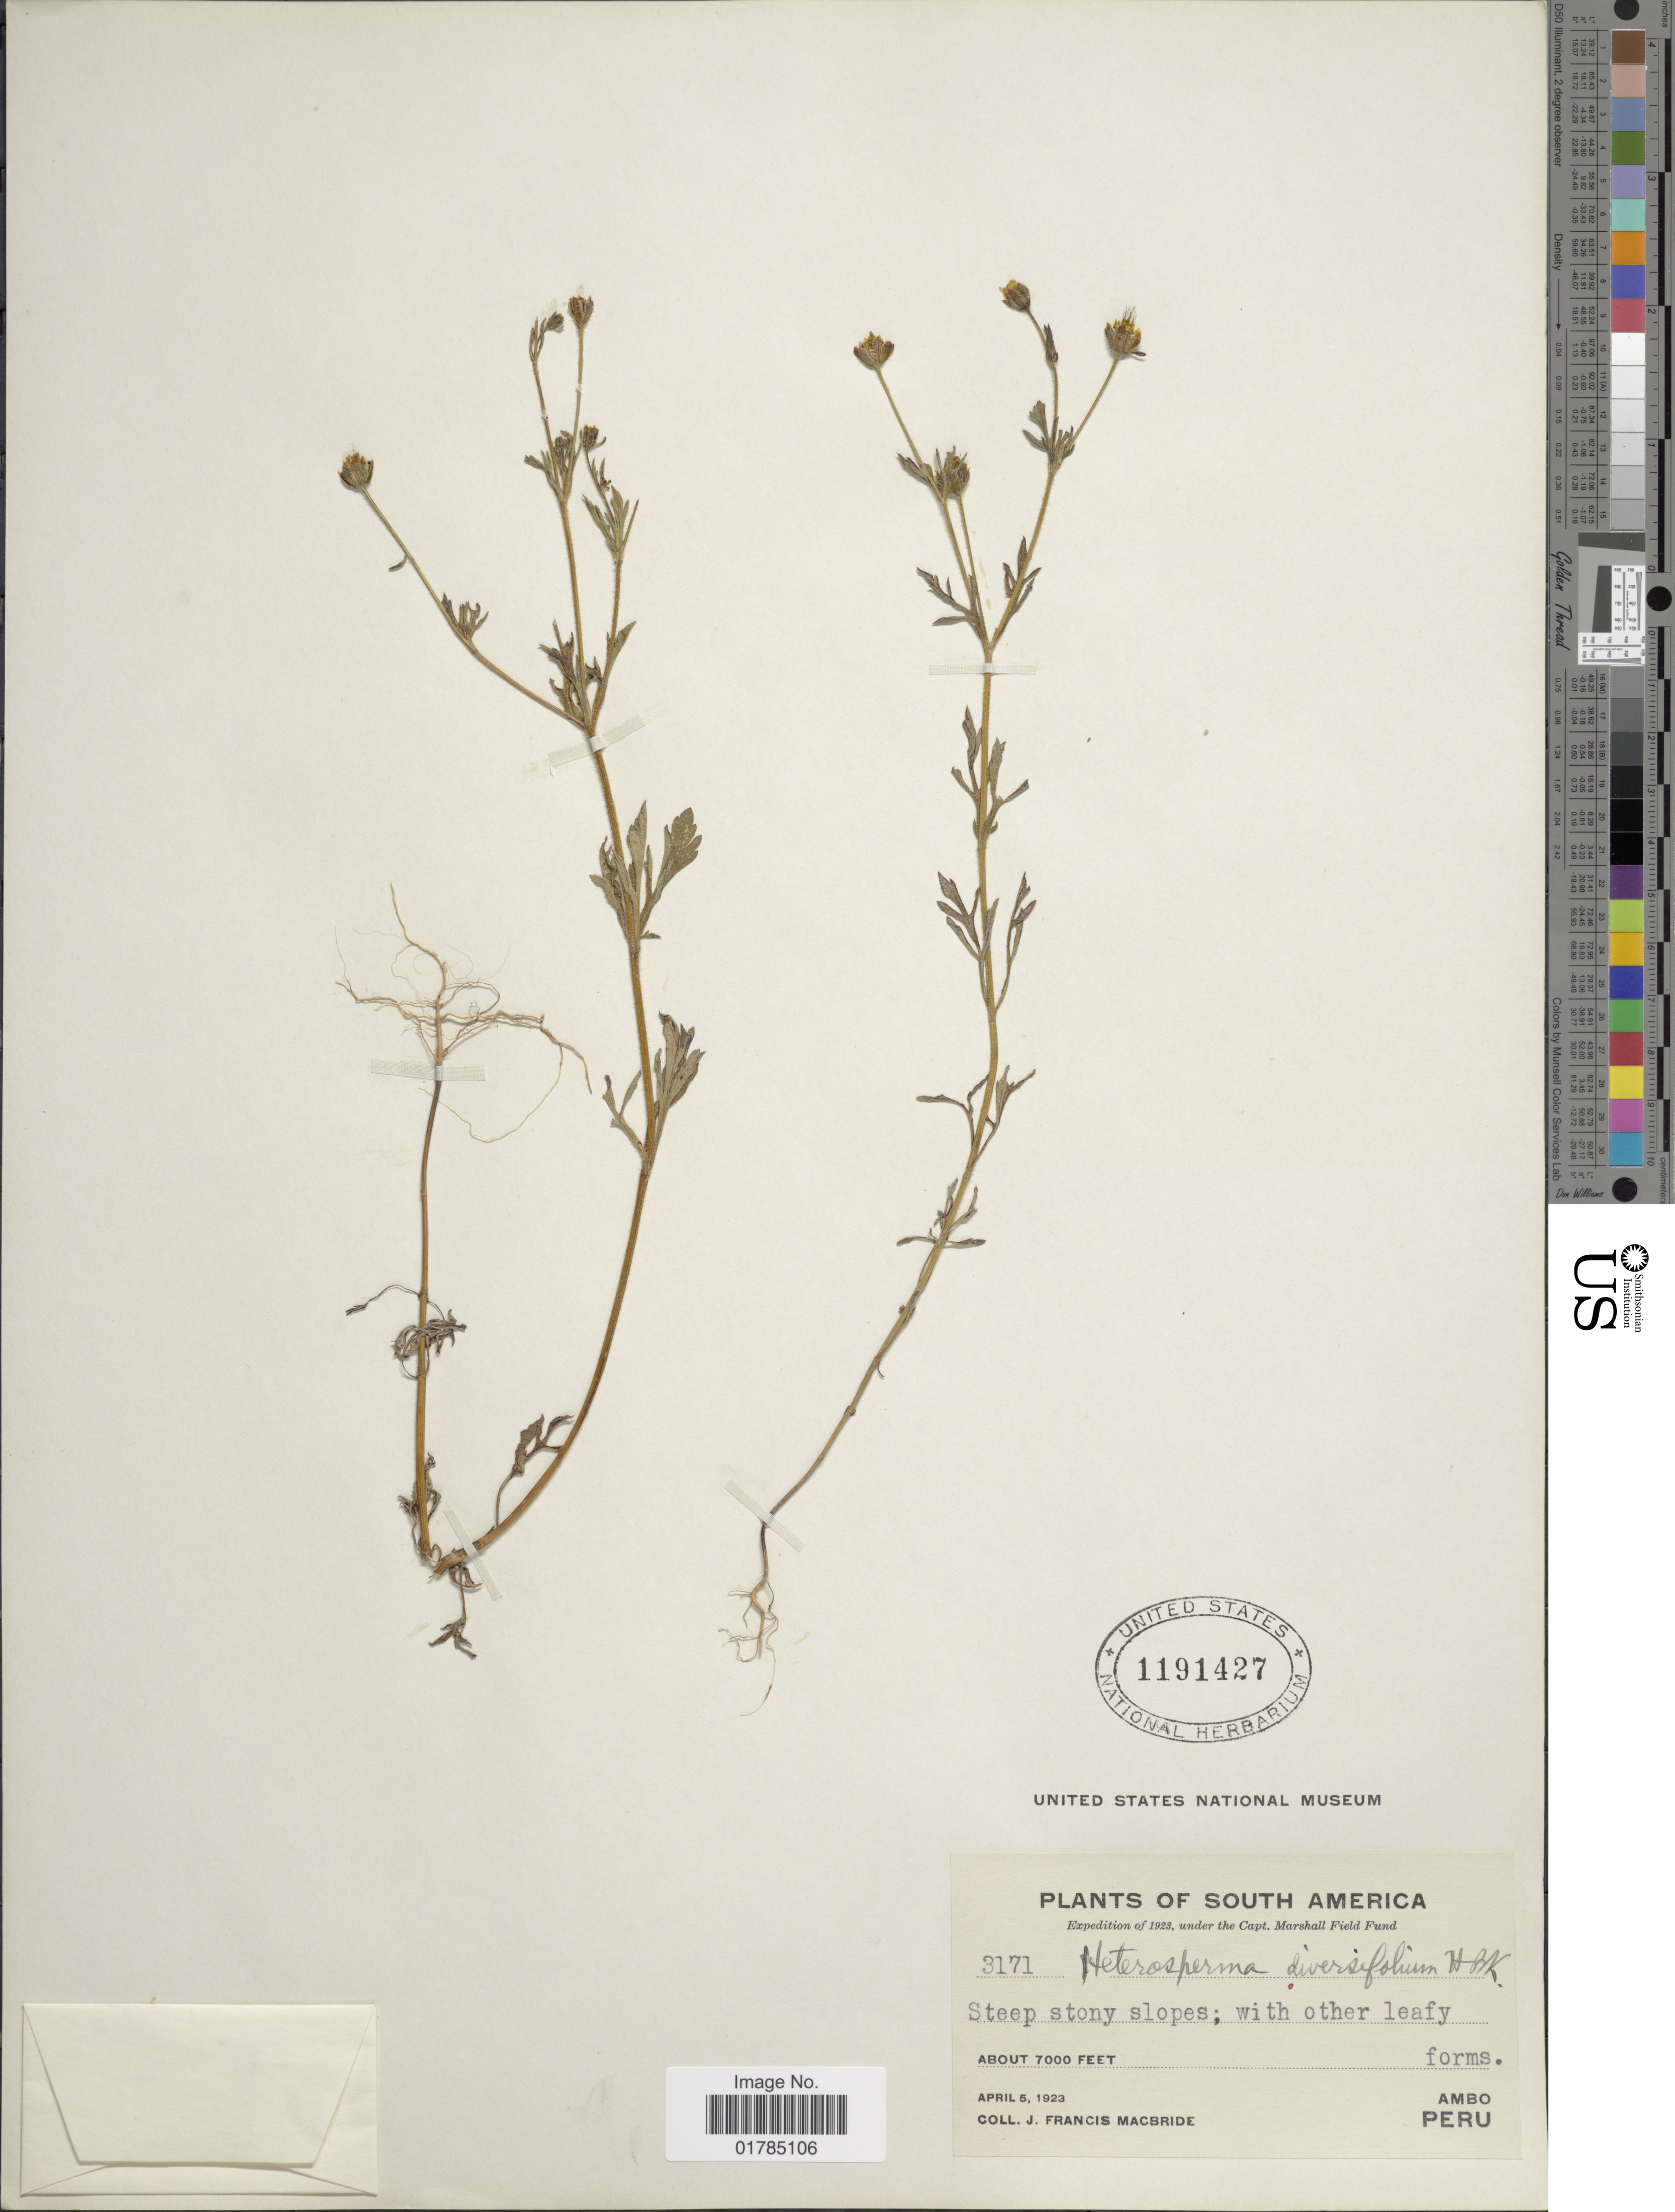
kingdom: Plantae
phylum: Tracheophyta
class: Magnoliopsida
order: Asterales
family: Asteraceae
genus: Heterosperma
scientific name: Heterosperma diversifolium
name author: Kunth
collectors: J. F. Macbride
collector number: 3171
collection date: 1923-04-05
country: Peru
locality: Ambo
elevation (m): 2134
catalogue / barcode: US 1191427